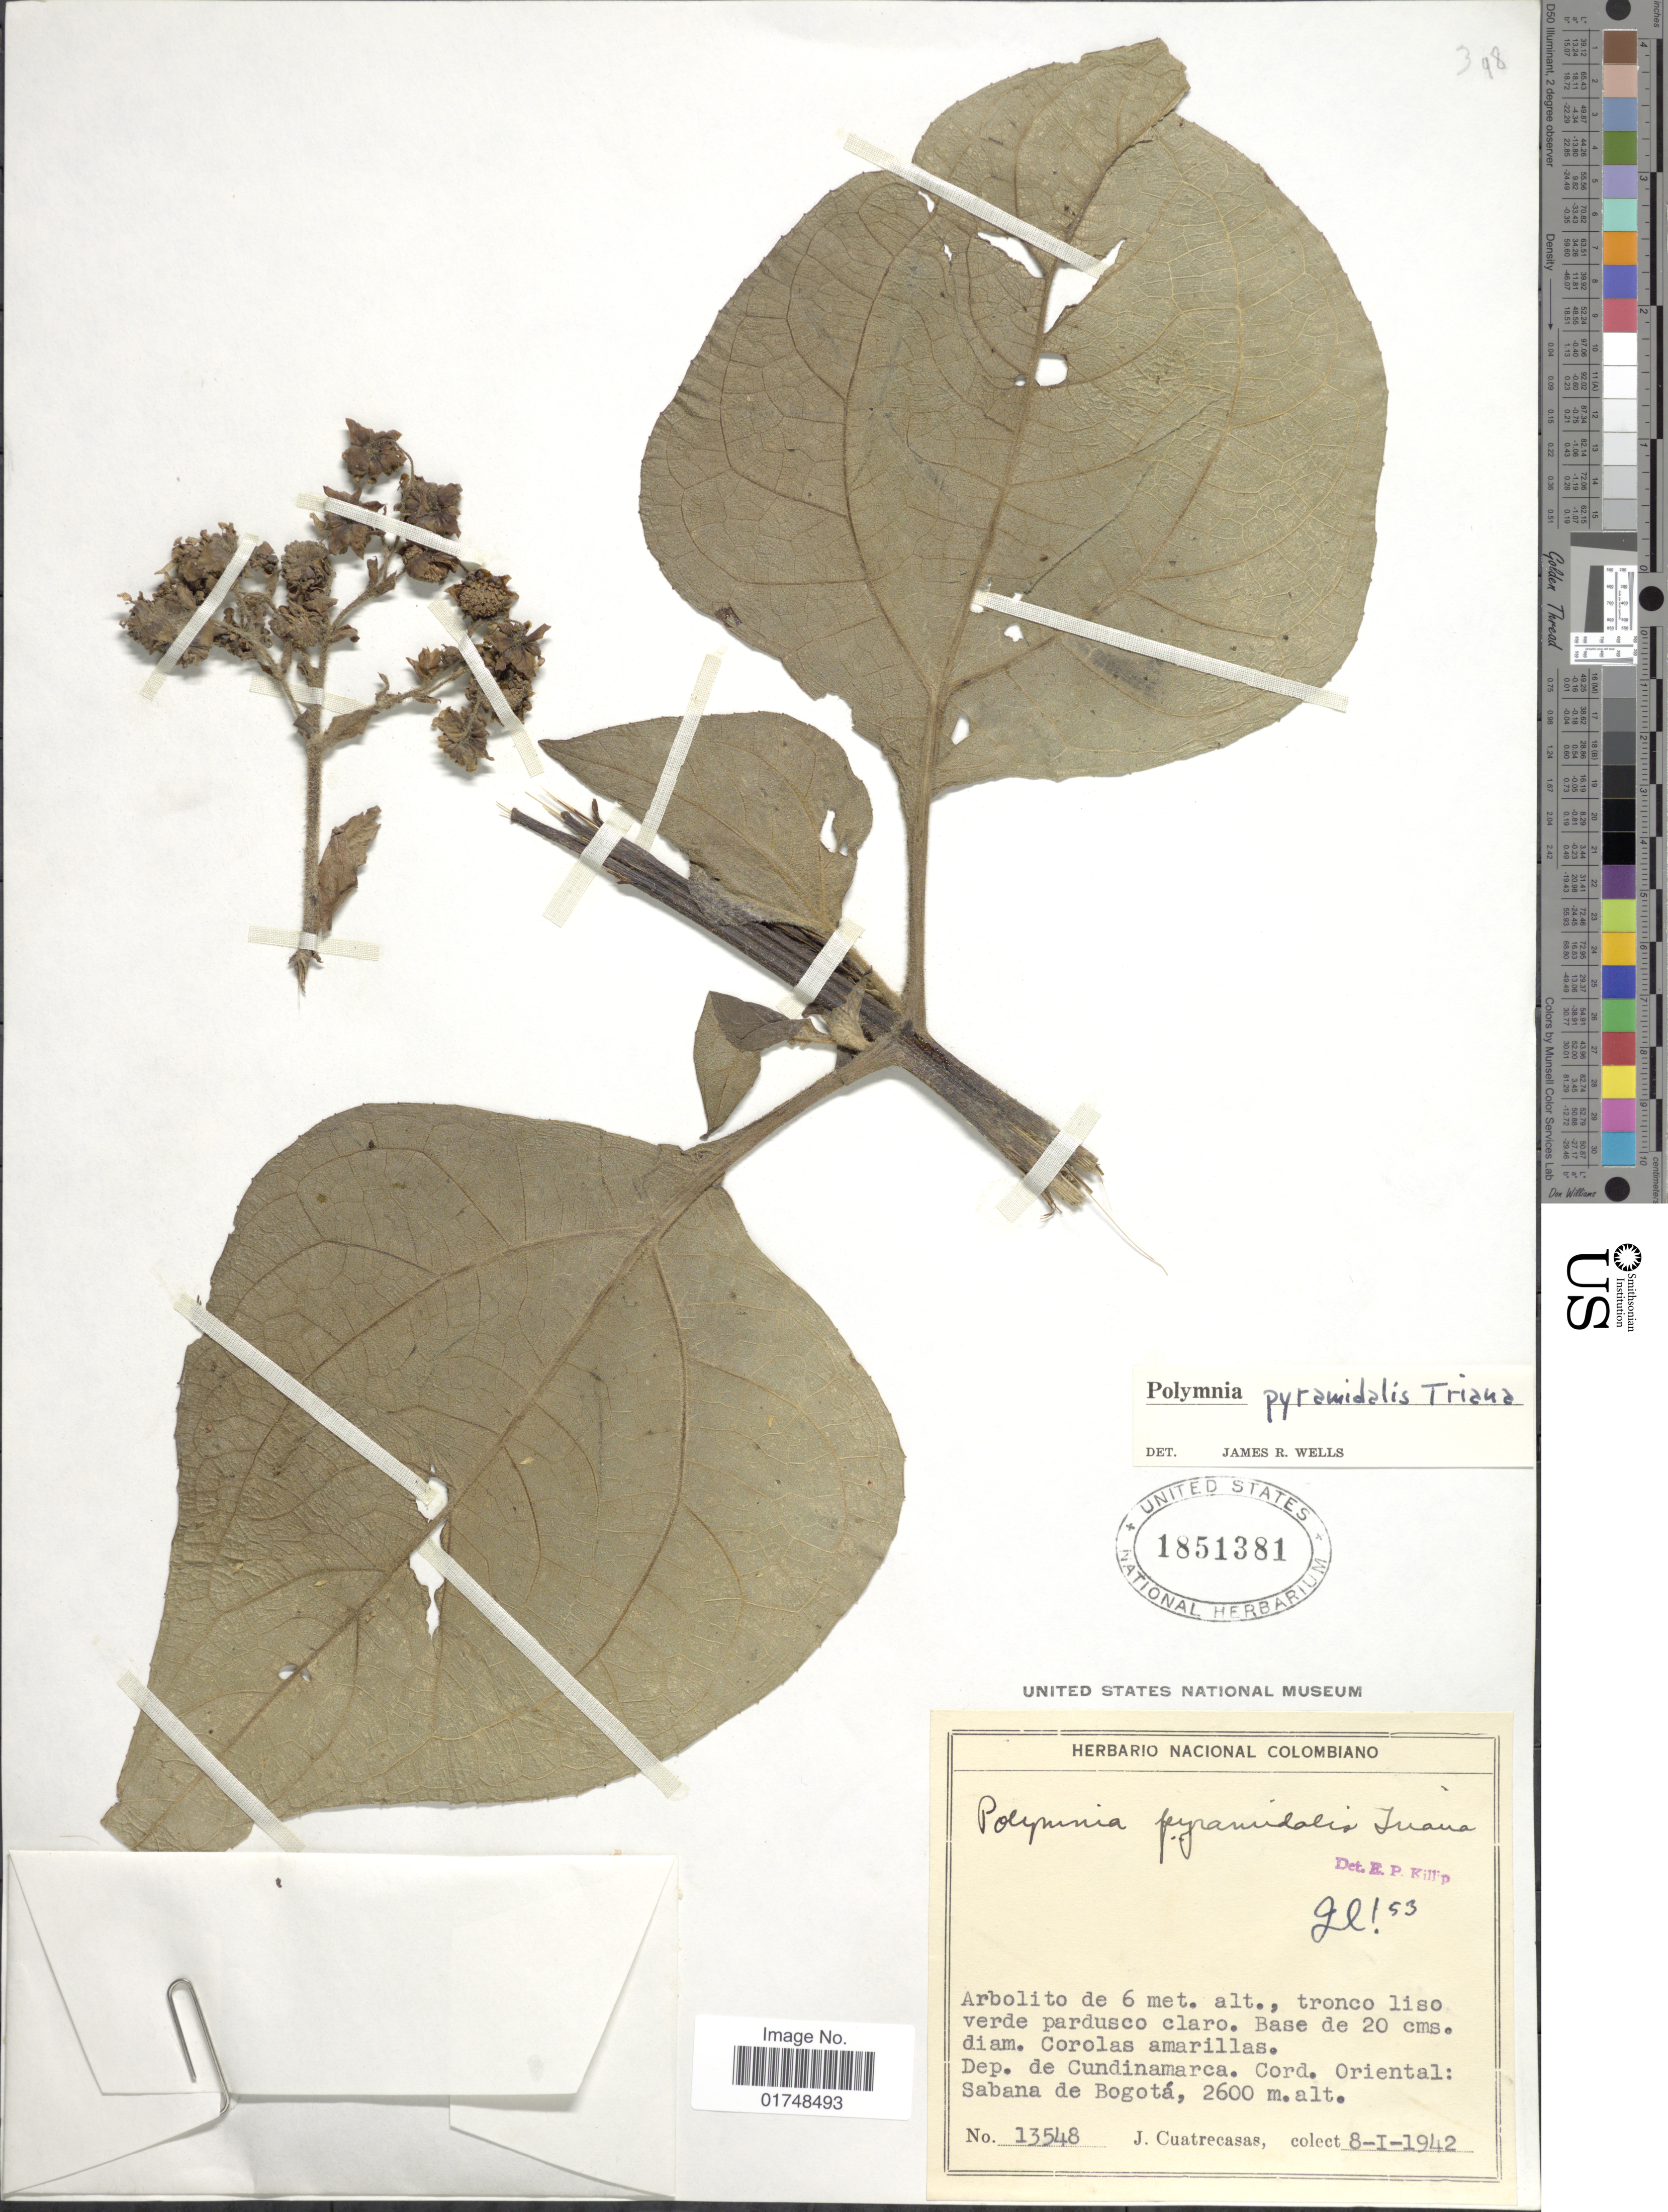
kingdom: Plantae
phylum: Tracheophyta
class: Magnoliopsida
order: Asterales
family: Asteraceae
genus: Smallanthus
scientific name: Smallanthus pyramidalis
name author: (Triana) H. Rob.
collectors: J. Cuatrecasas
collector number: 13548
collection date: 1942-01-08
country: Colombia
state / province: Cundinamarca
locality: Dep. de Cundinamarca. Cord. Oriental, Sabana de Bogota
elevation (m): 2600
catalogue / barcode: US 1851381